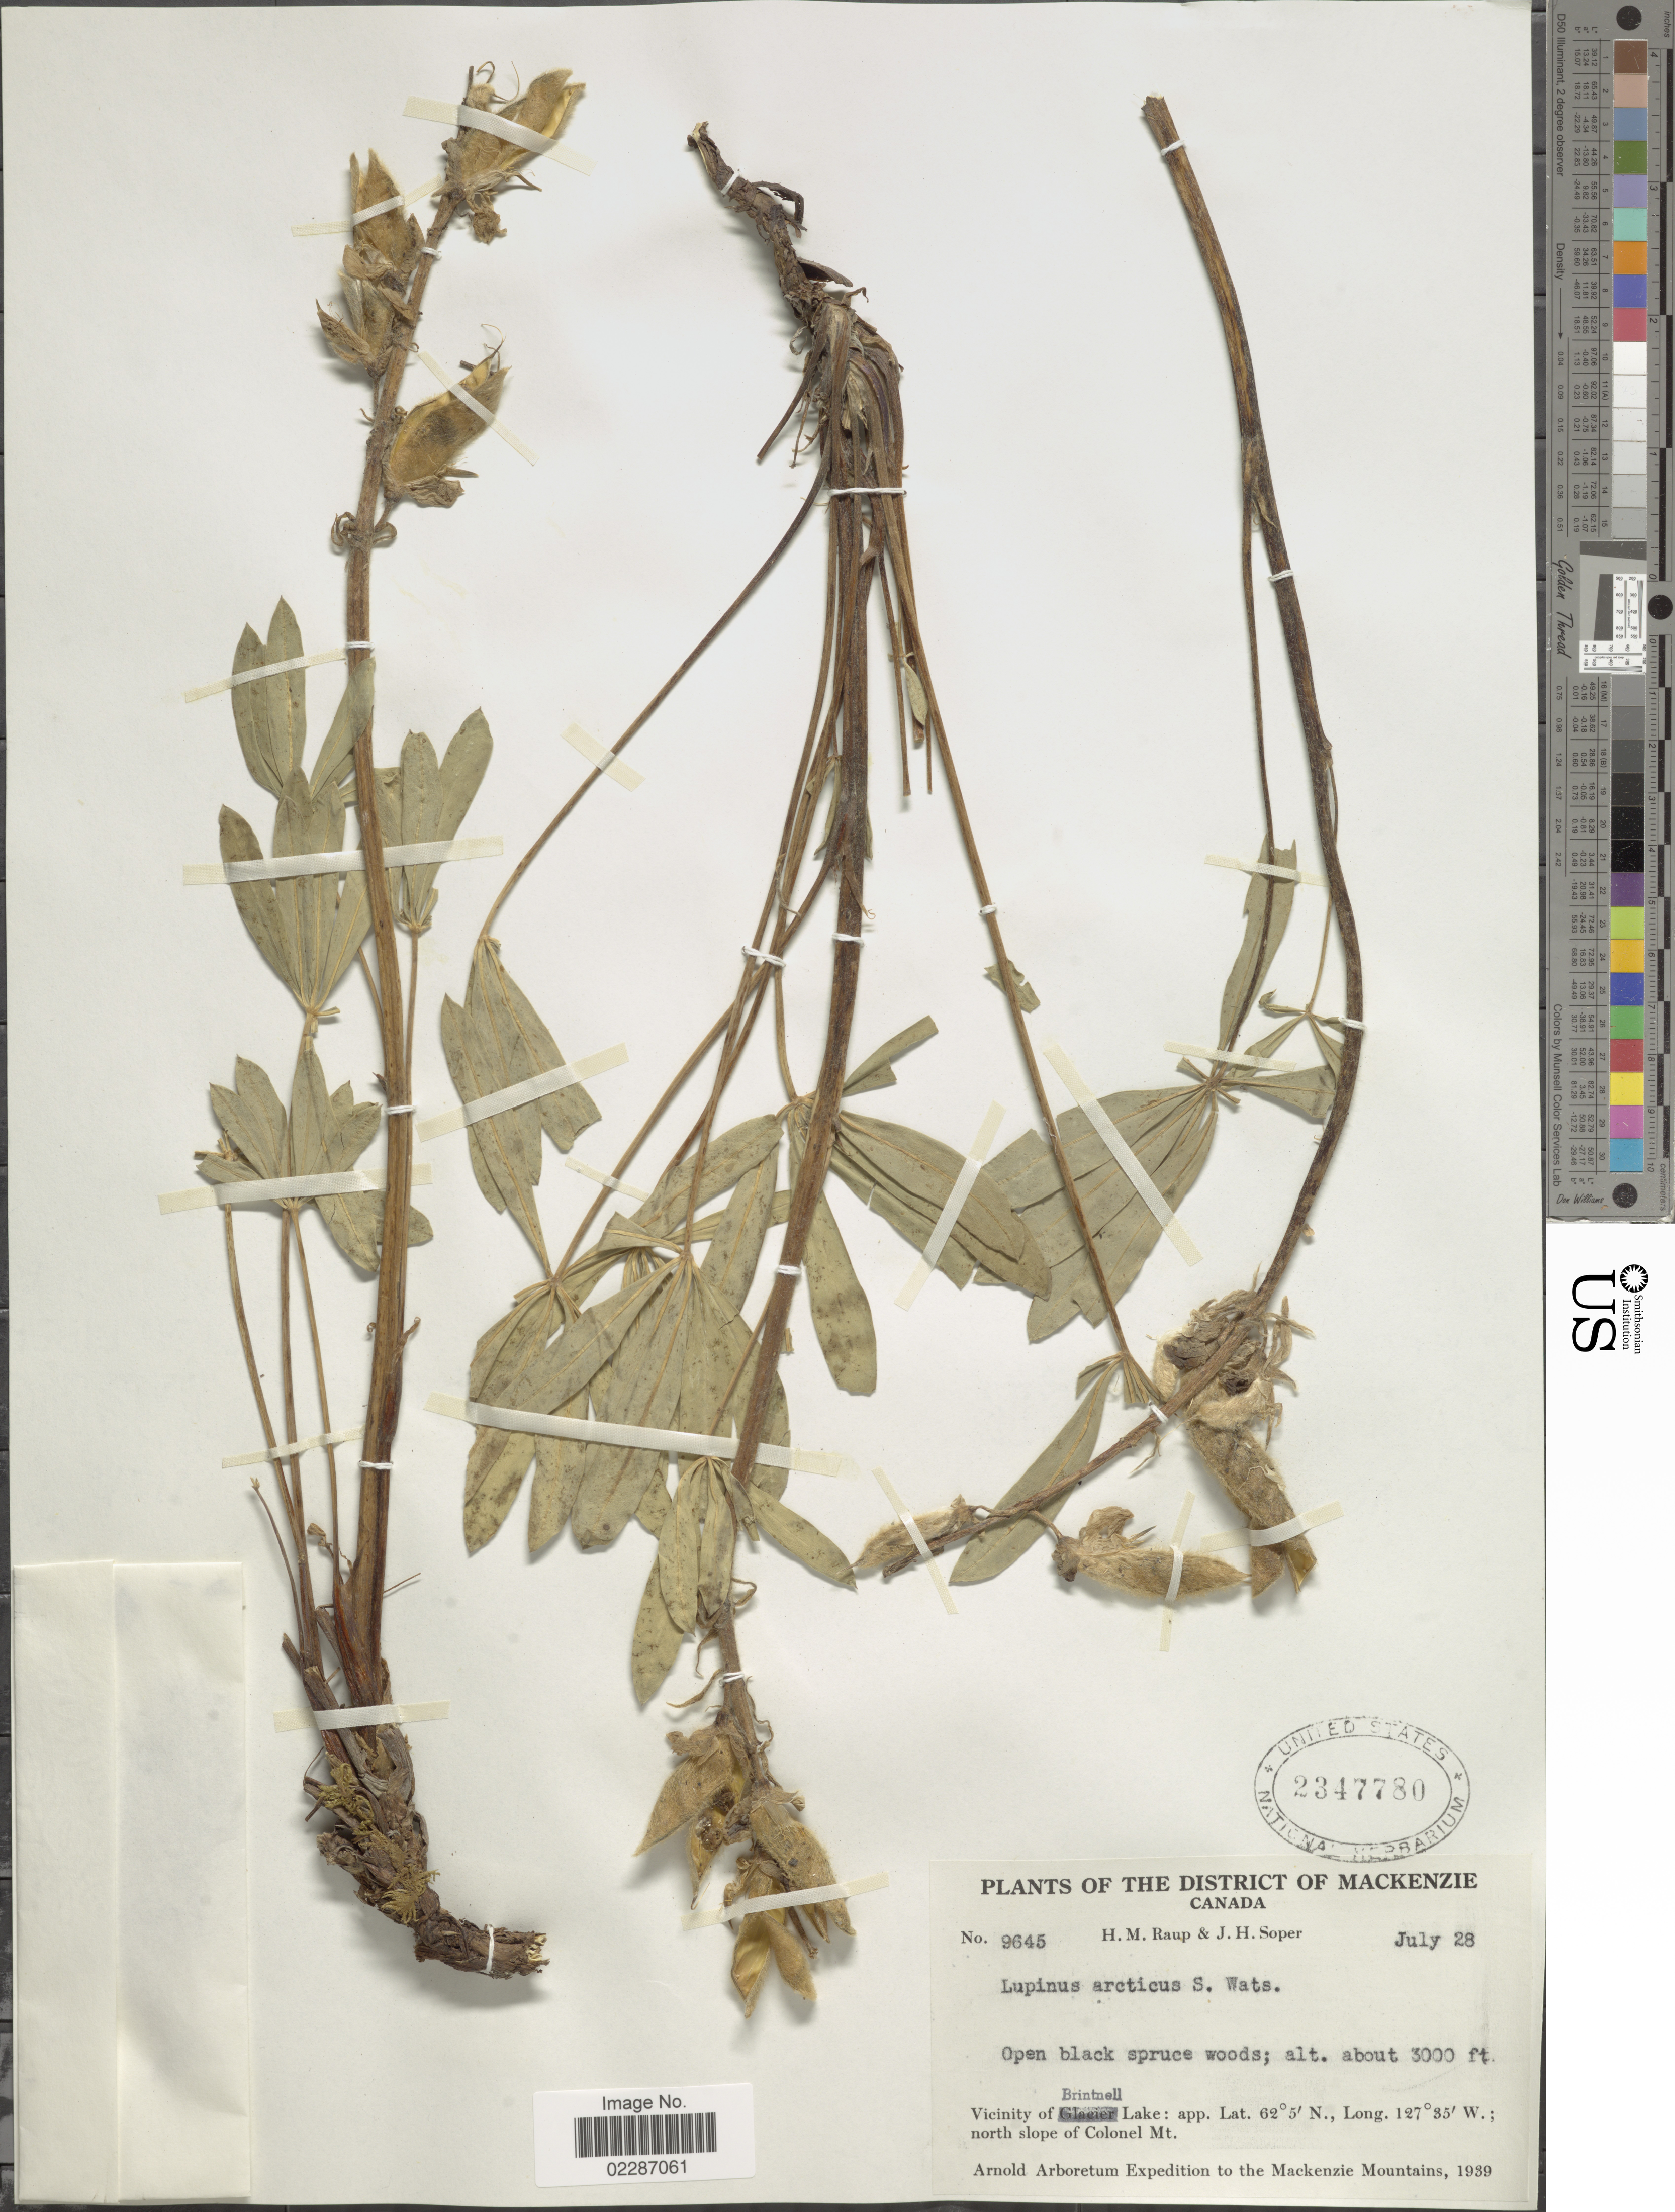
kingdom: Plantae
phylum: Tracheophyta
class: Magnoliopsida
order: Fabales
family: Fabaceae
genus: Lupinus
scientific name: Lupinus arcticus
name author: S. Watson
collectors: H. Raup & J. H. Soper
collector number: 9645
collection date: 1939-07-28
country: Canada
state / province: British Columbia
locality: District of Mackenzo, Vicinity of Brintell Lake, south slope of Red Mt.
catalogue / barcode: US 2347780